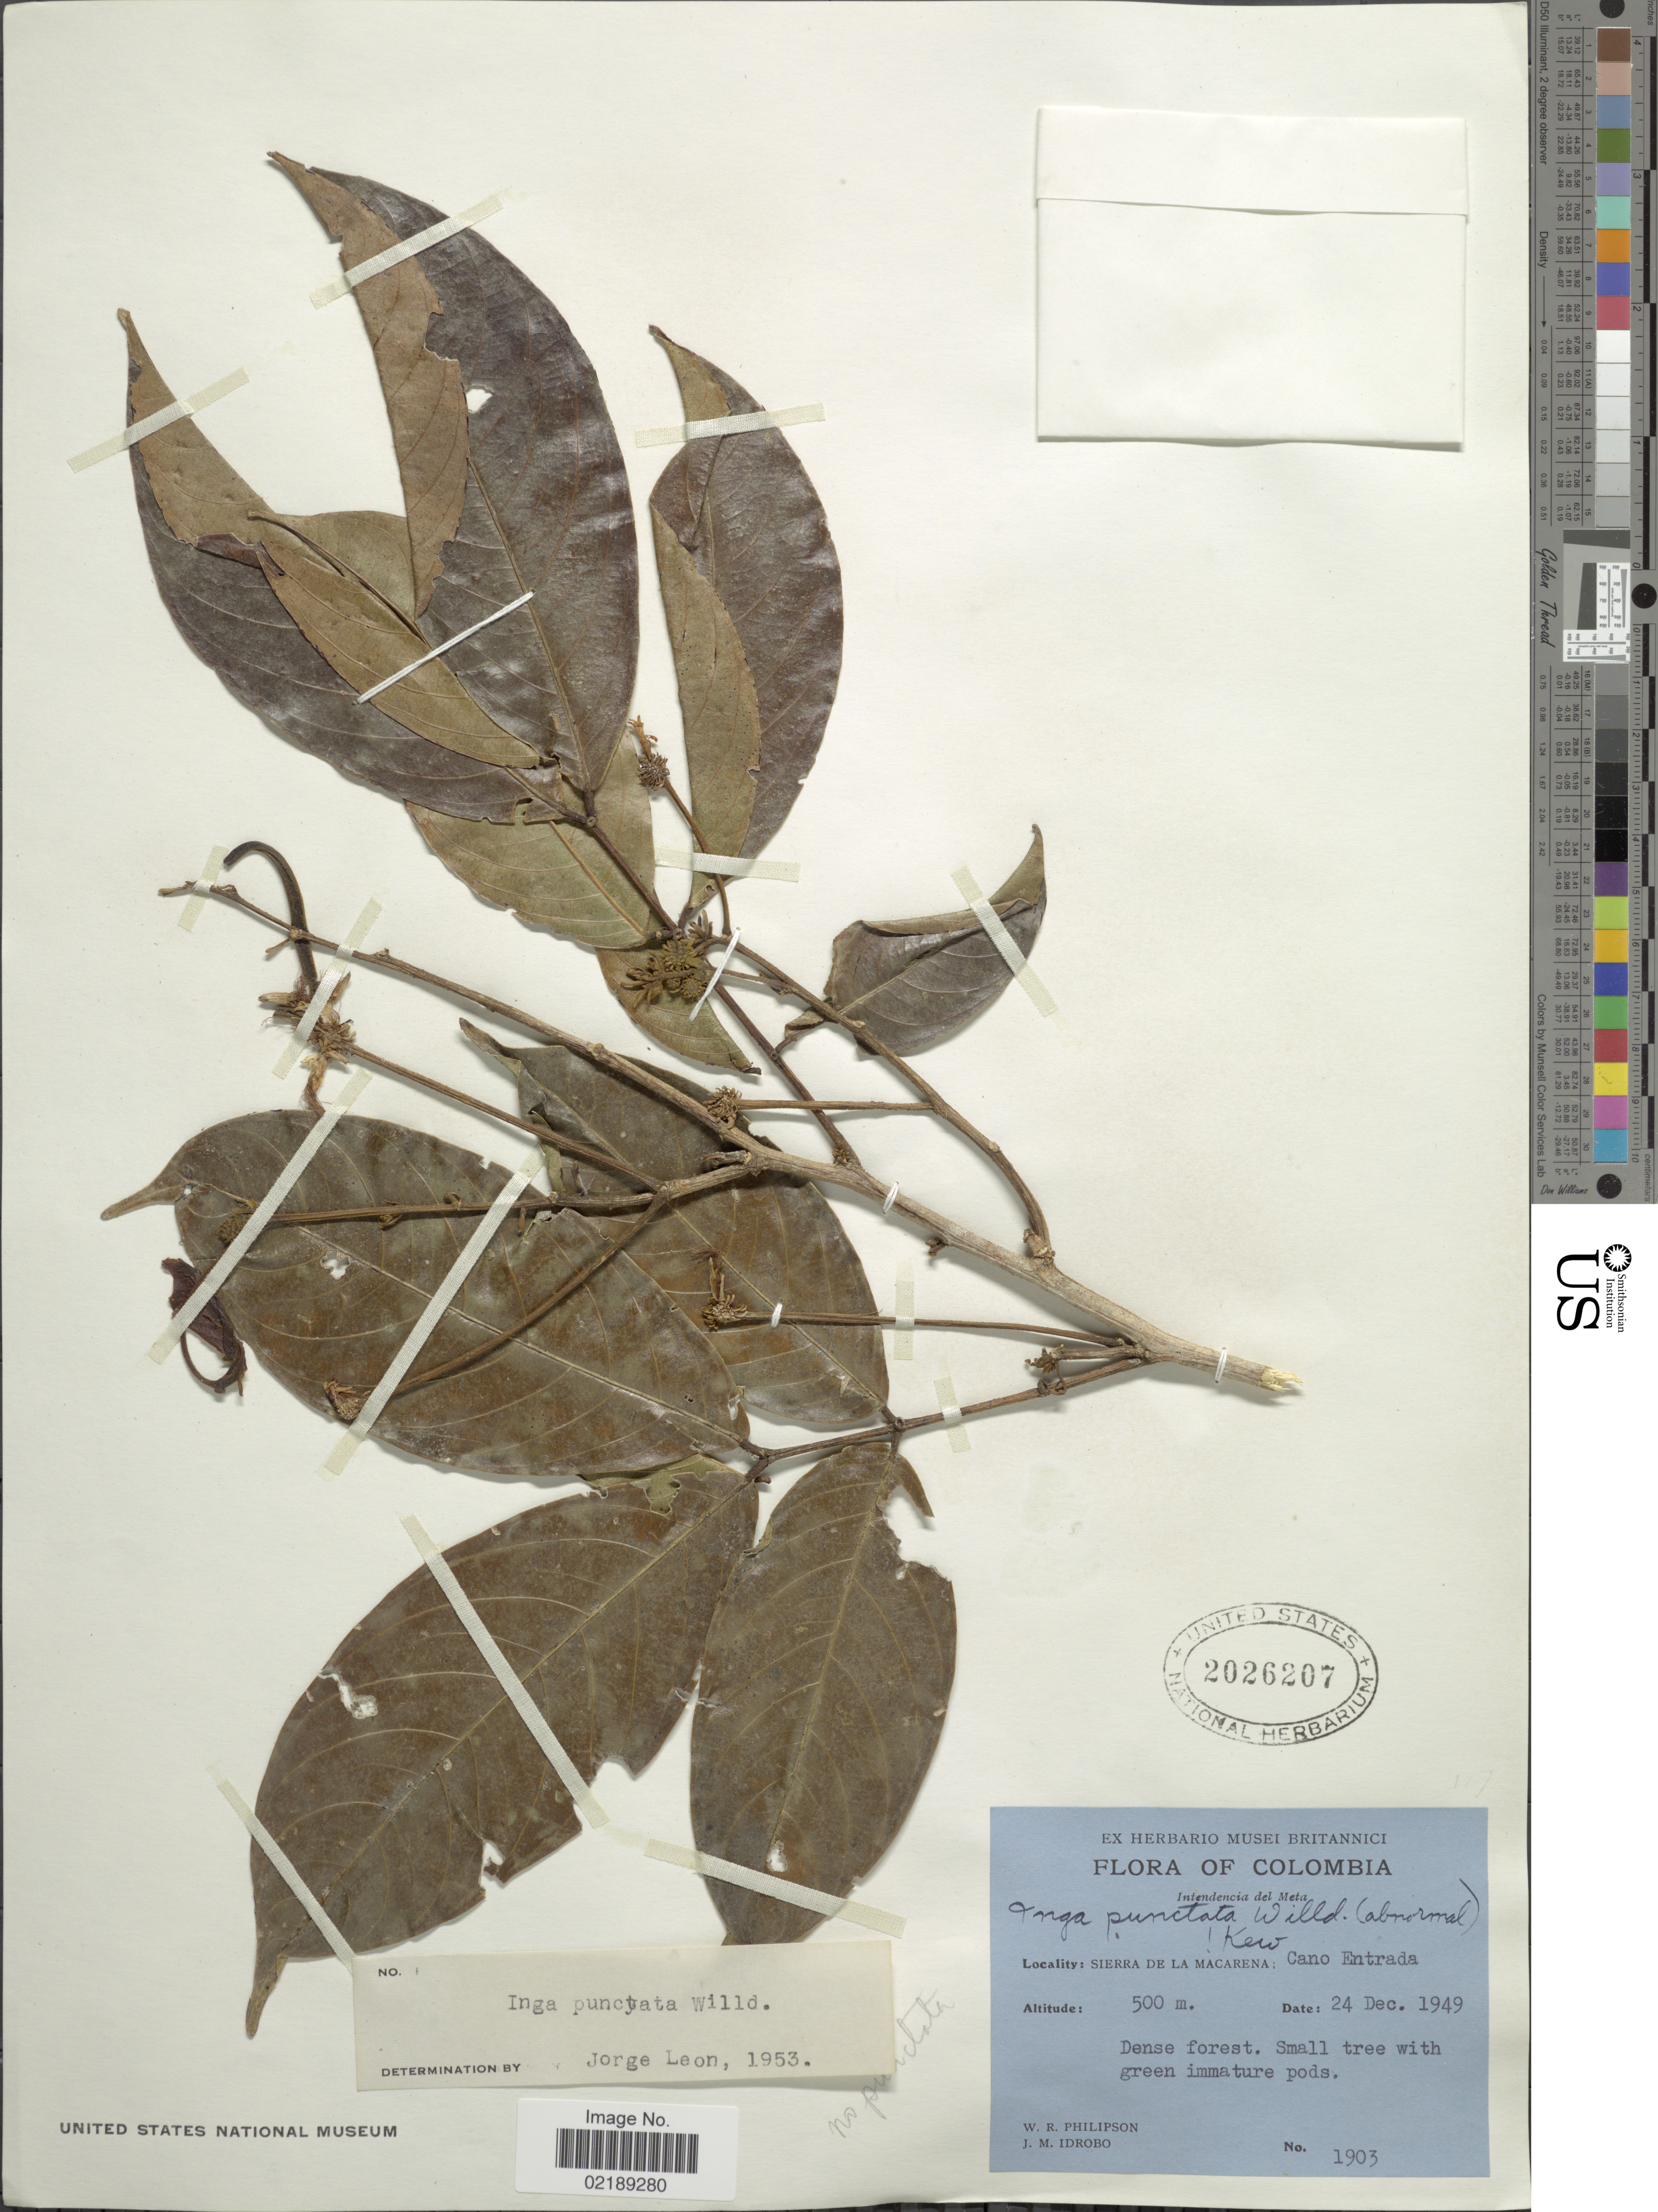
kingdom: Plantae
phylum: Tracheophyta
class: Magnoliopsida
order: Fabales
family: Fabaceae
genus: Inga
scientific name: Inga punctata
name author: Willd.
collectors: W. R. Philipson & J. M. Idrobo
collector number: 1903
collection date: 1949-12-24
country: Colombia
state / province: Meta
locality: Intendencia del Meta, Sierra de la Macarena: Cano Entrada.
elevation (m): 500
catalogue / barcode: US 2026207